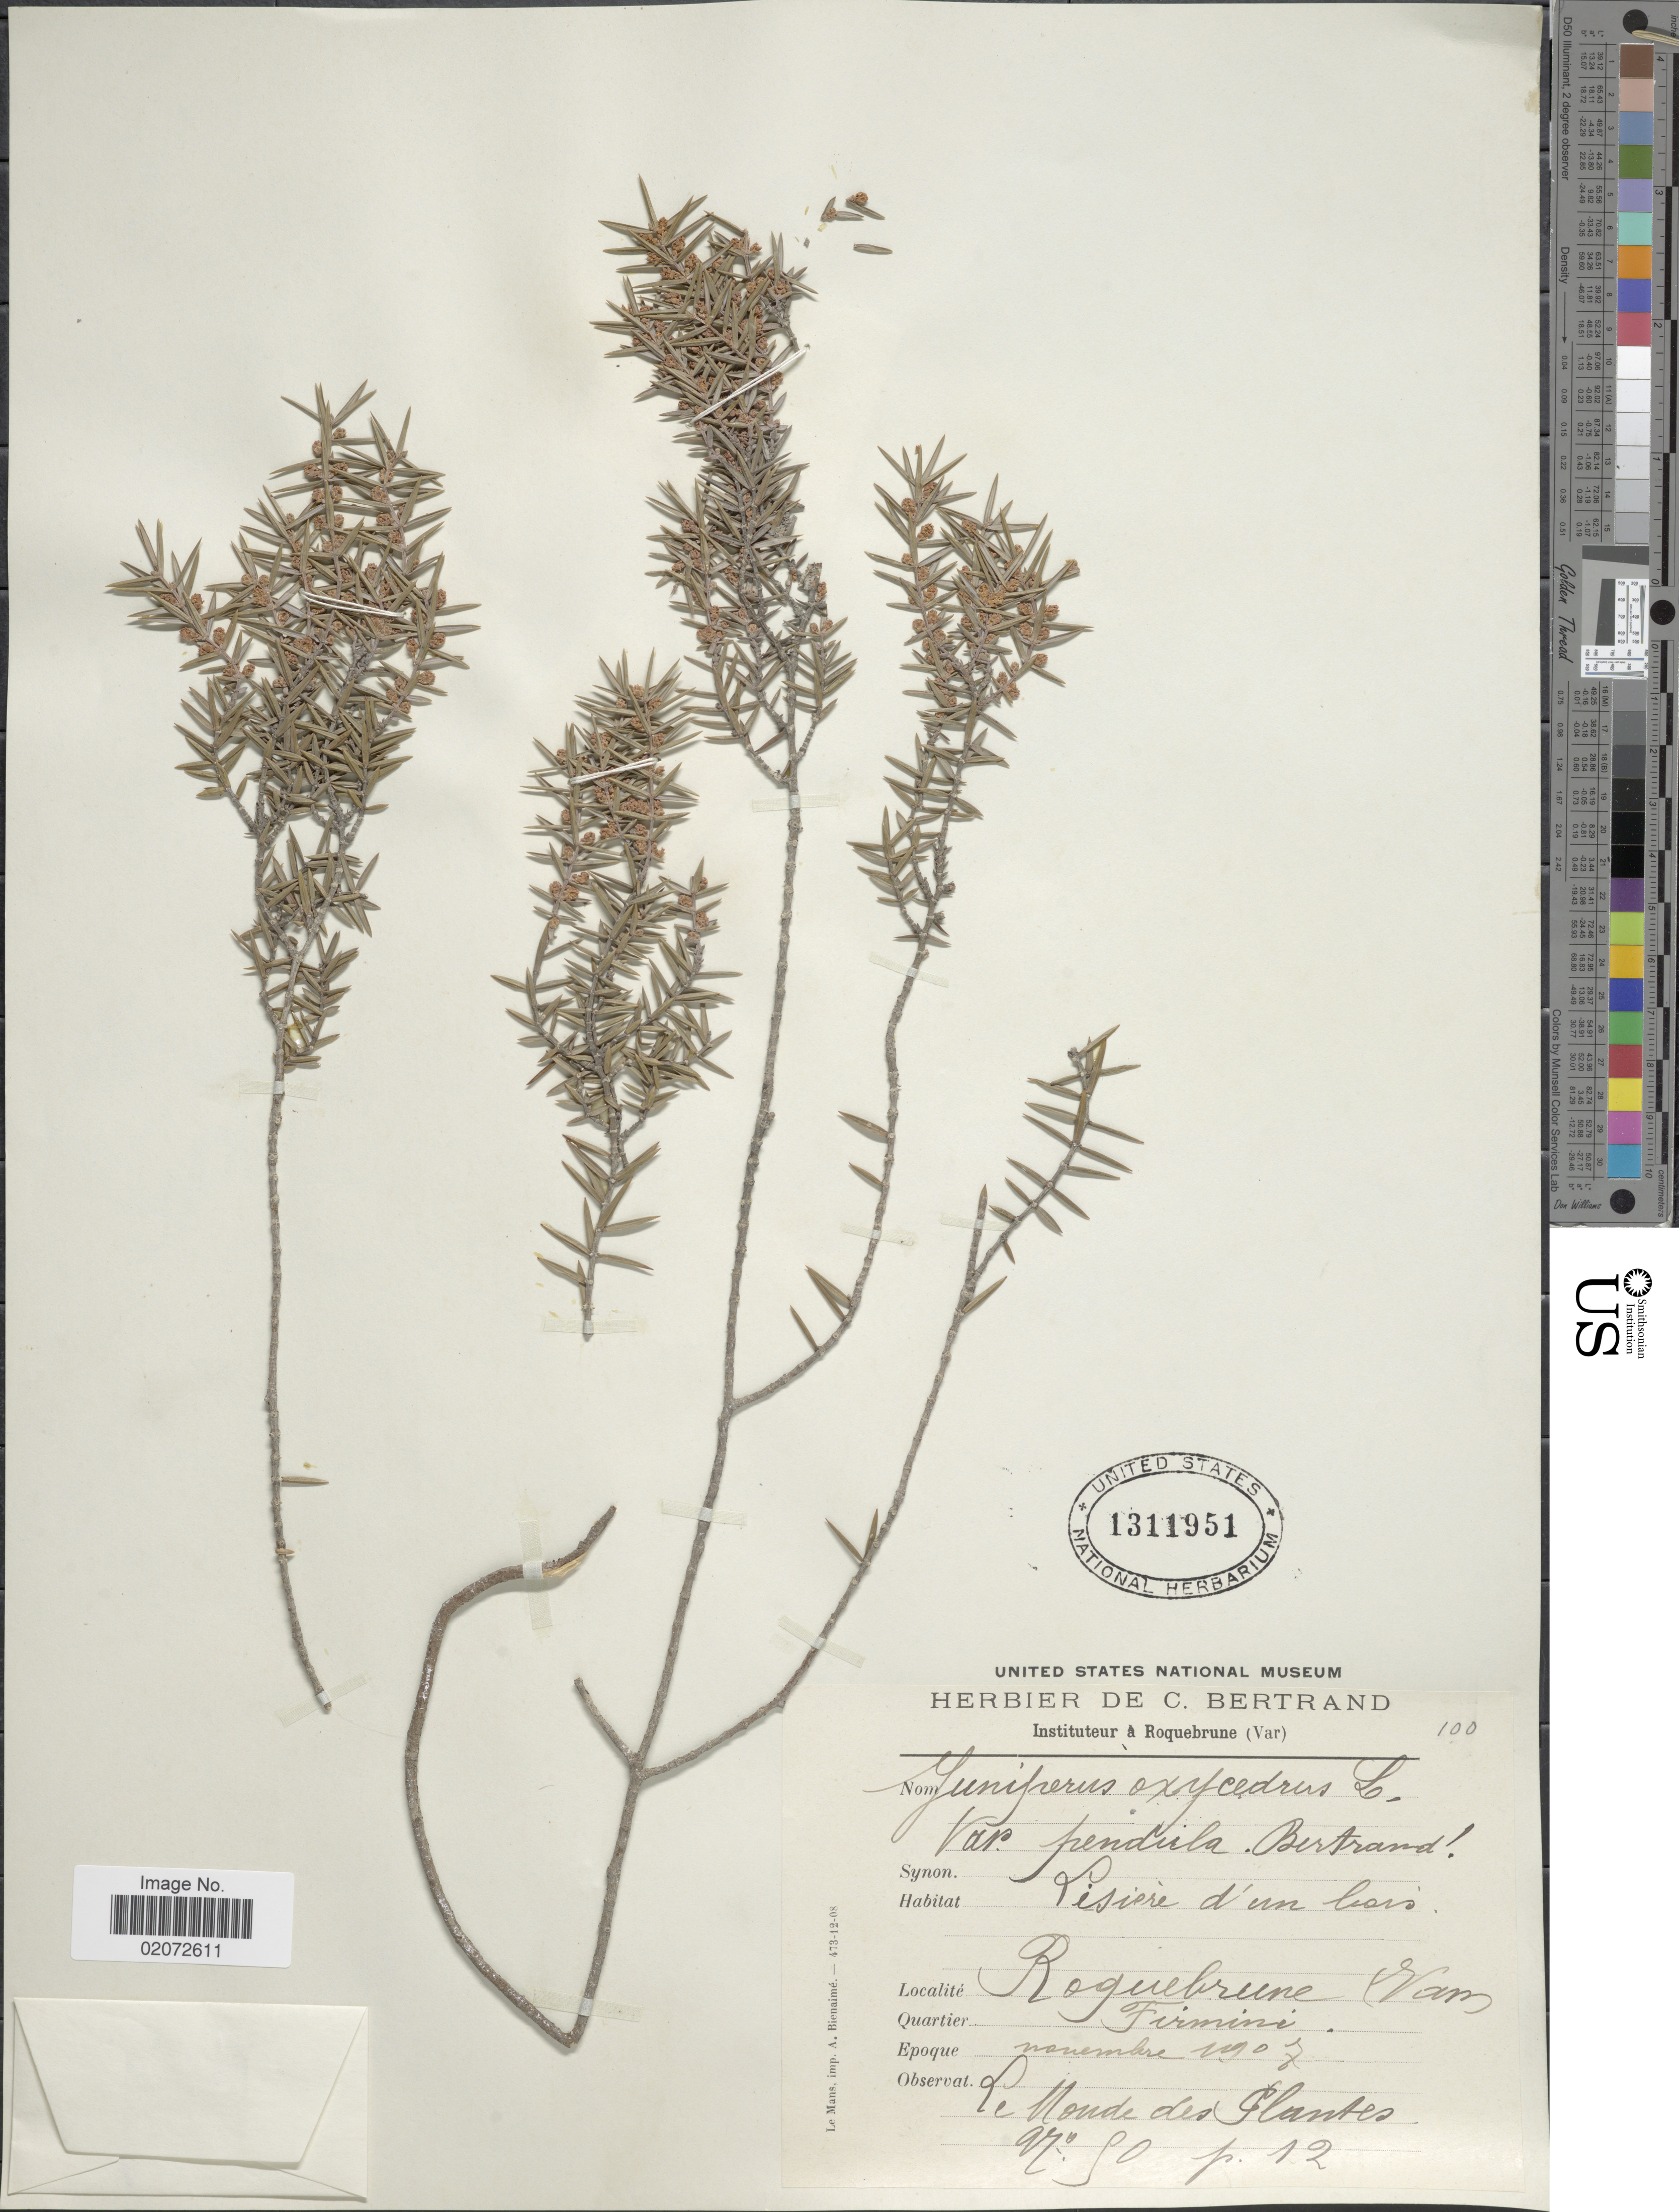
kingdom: Plantae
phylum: Tracheophyta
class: Pinopsida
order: Pinales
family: Cupressaceae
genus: Juniperus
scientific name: Juniperus oxycedrus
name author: L.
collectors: Ex herb. C. Bertrand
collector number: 100/90?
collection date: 1907-11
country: France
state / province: Provence-Alpes-Côte d'Azur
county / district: Var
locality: Lisiere d'un bois. Roquebrune (Var)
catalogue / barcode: US 1311951